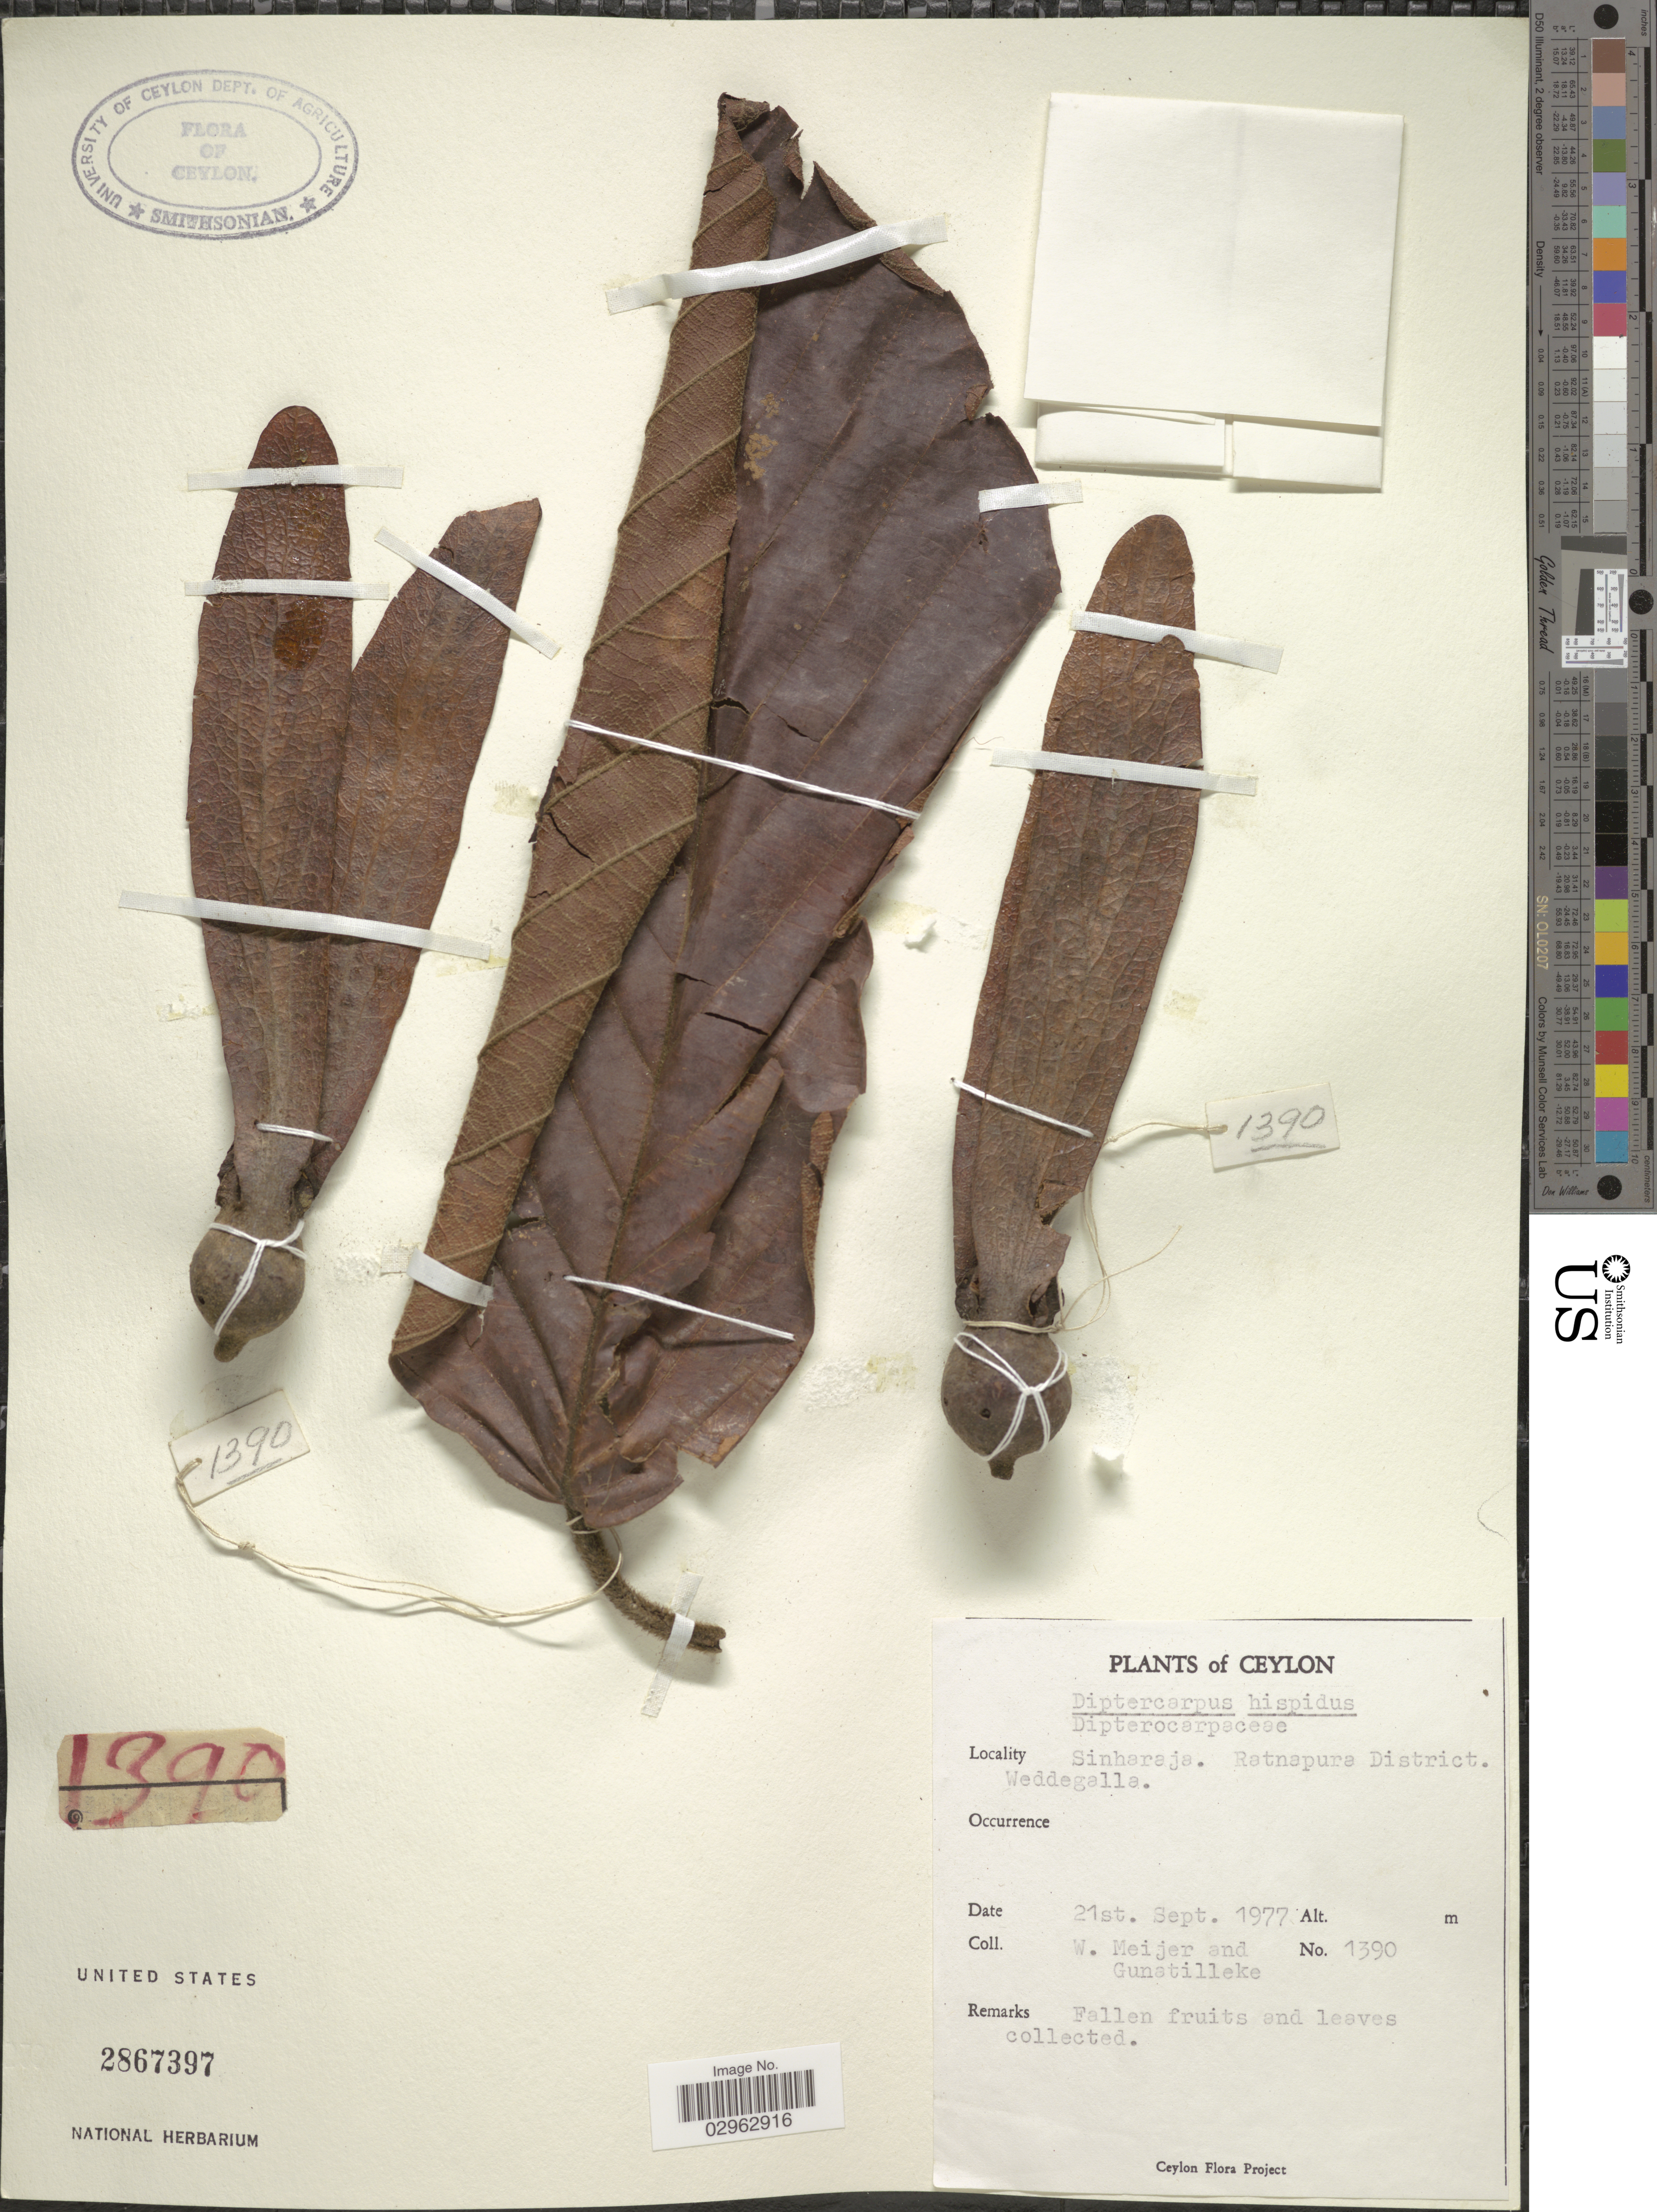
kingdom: Plantae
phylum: Tracheophyta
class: Magnoliopsida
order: Malvales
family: Dipterocarpaceae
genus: Dipterocarpus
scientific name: Dipterocarpus hispidus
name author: Fern.-Vill.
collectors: W. Meijer & -- Gunatilleke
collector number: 1390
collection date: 1977-09-21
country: Sri Lanka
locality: Ceylon. Sinharaja. Ratnapura District. Weddegalla.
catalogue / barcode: US 2867397